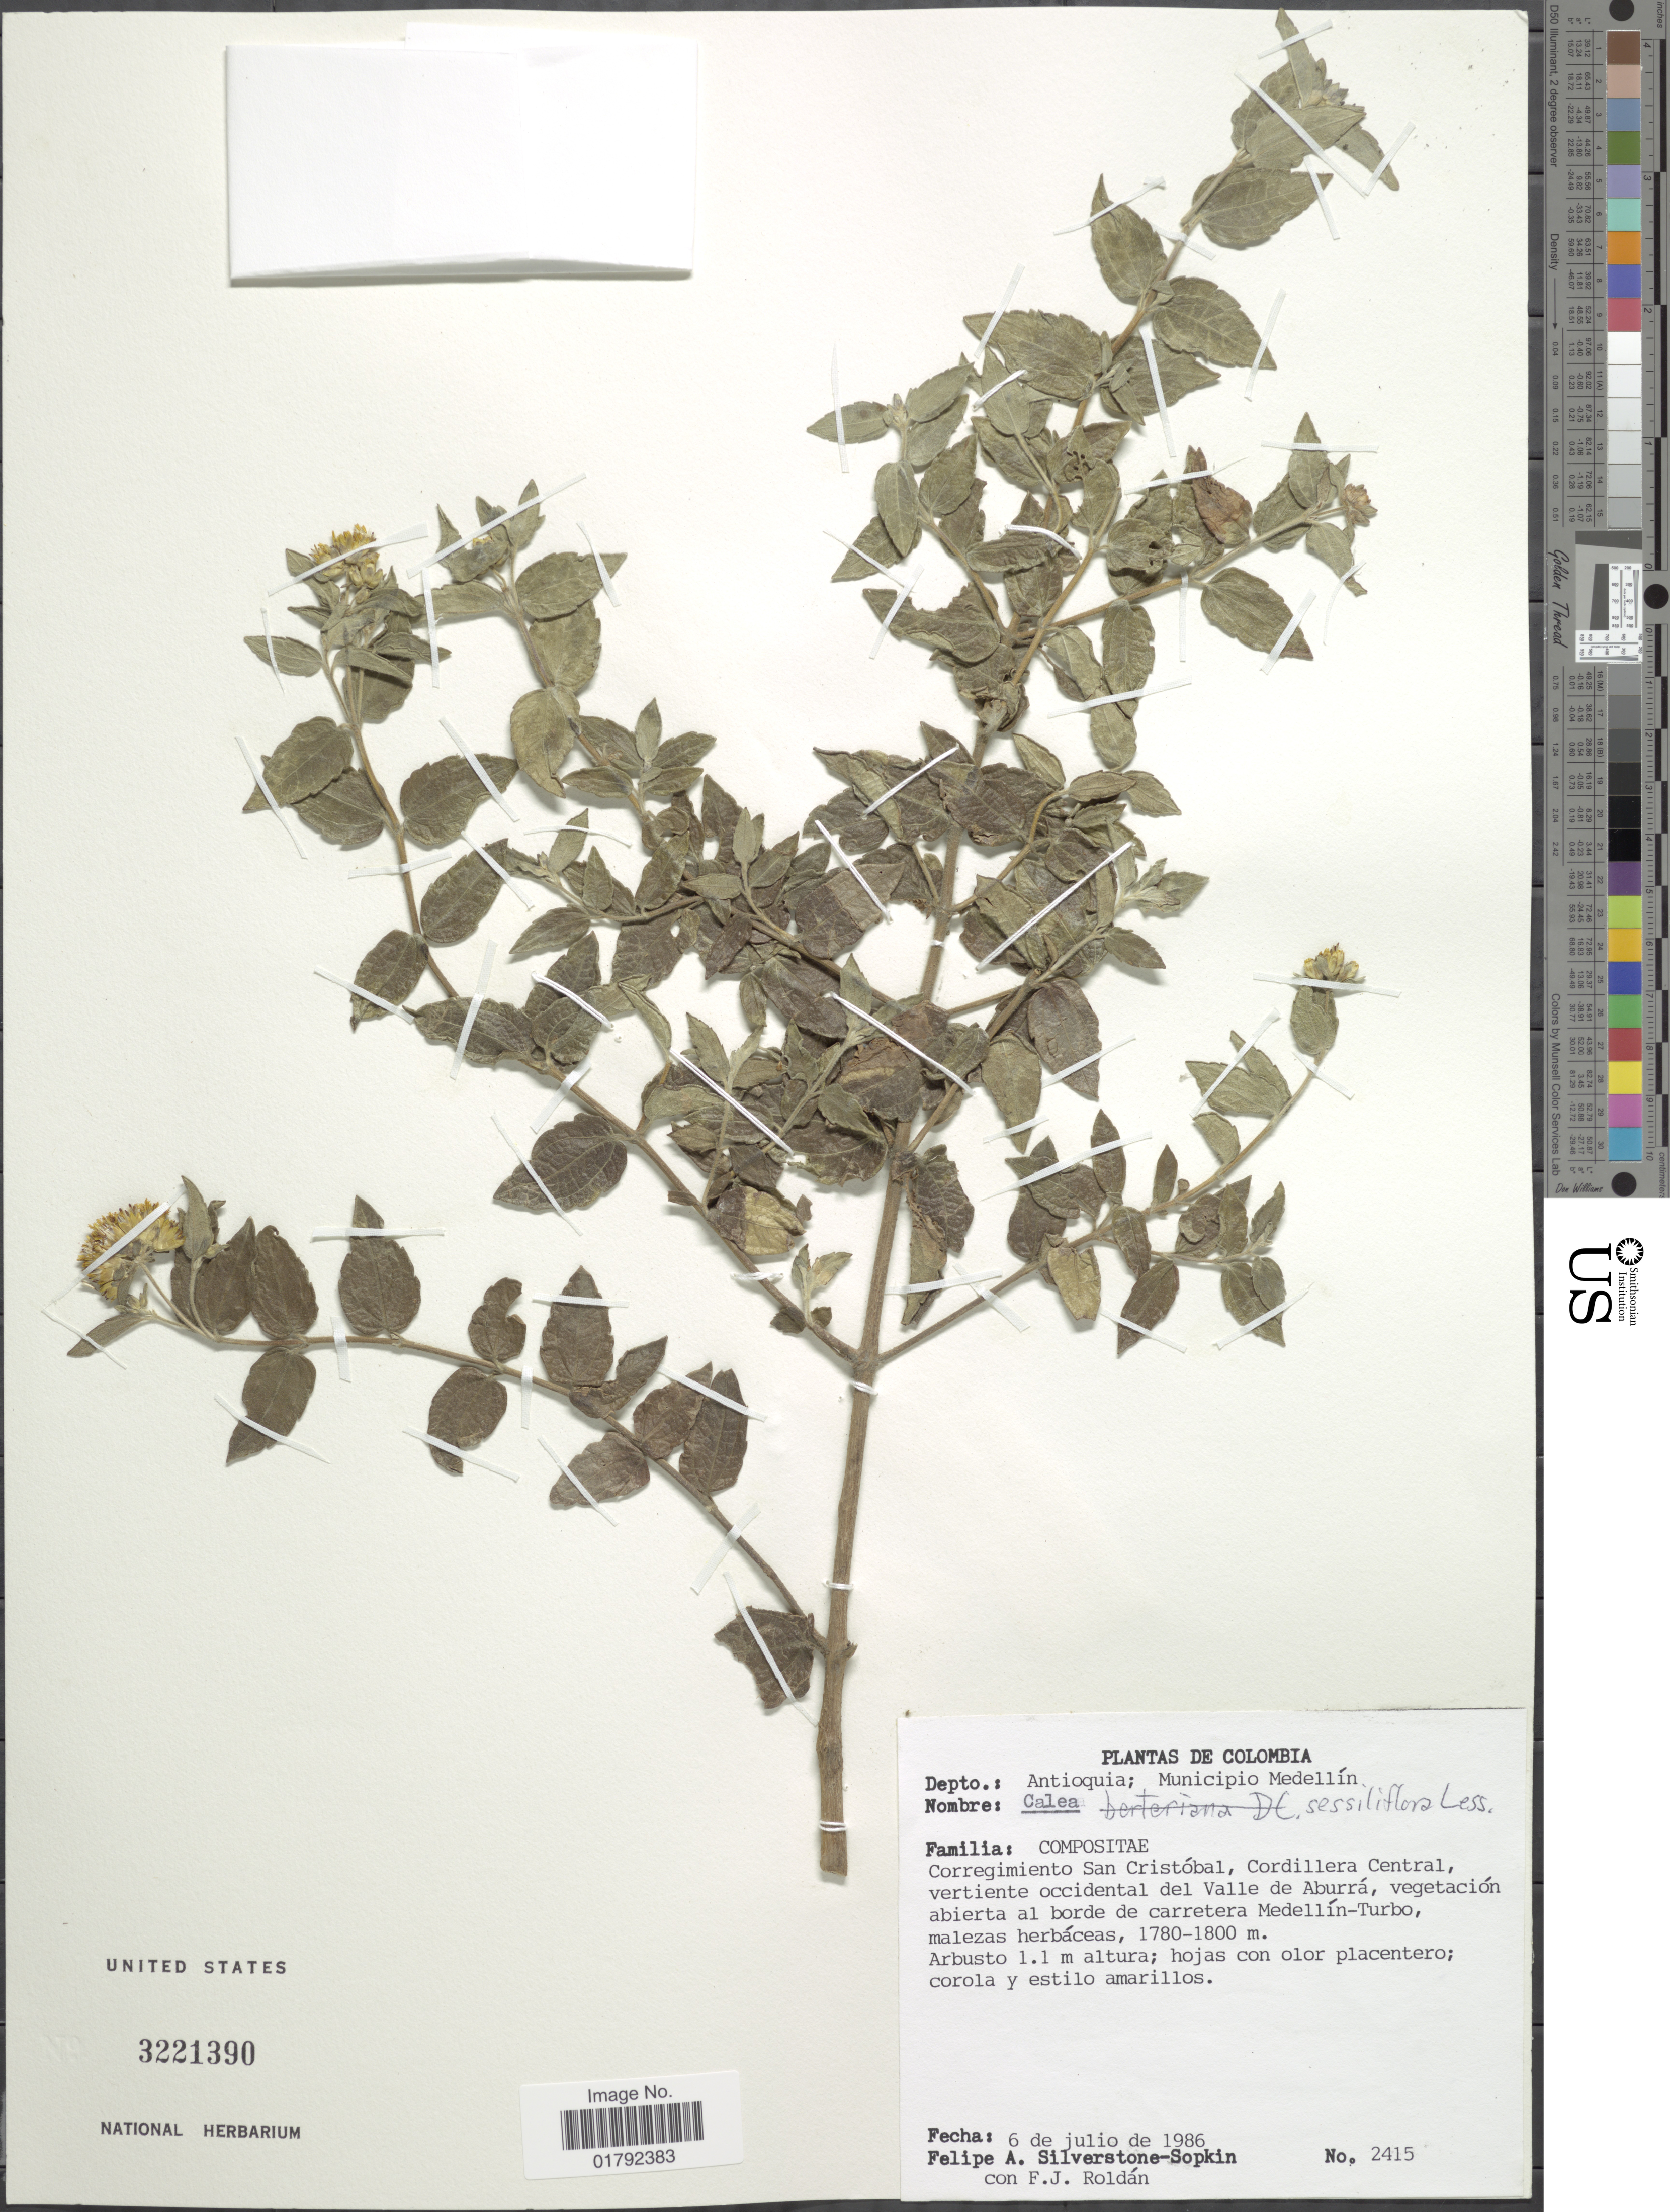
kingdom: Plantae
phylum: Tracheophyta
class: Magnoliopsida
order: Asterales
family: Asteraceae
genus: Calea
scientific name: Calea sessiliflora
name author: Less.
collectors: P. A. Silverstone-Sopkin & F. J. Roldán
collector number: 2415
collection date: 1986-07-06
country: Colombia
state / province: Antioquia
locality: Municipio Medellin, Corregimiento San Cristobal, Cordillera Central, vertiente occidental del Vakke de Aburra, vegetacion abierta al borde de carretera Medellin-Turbo.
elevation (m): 1780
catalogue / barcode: US 3221390